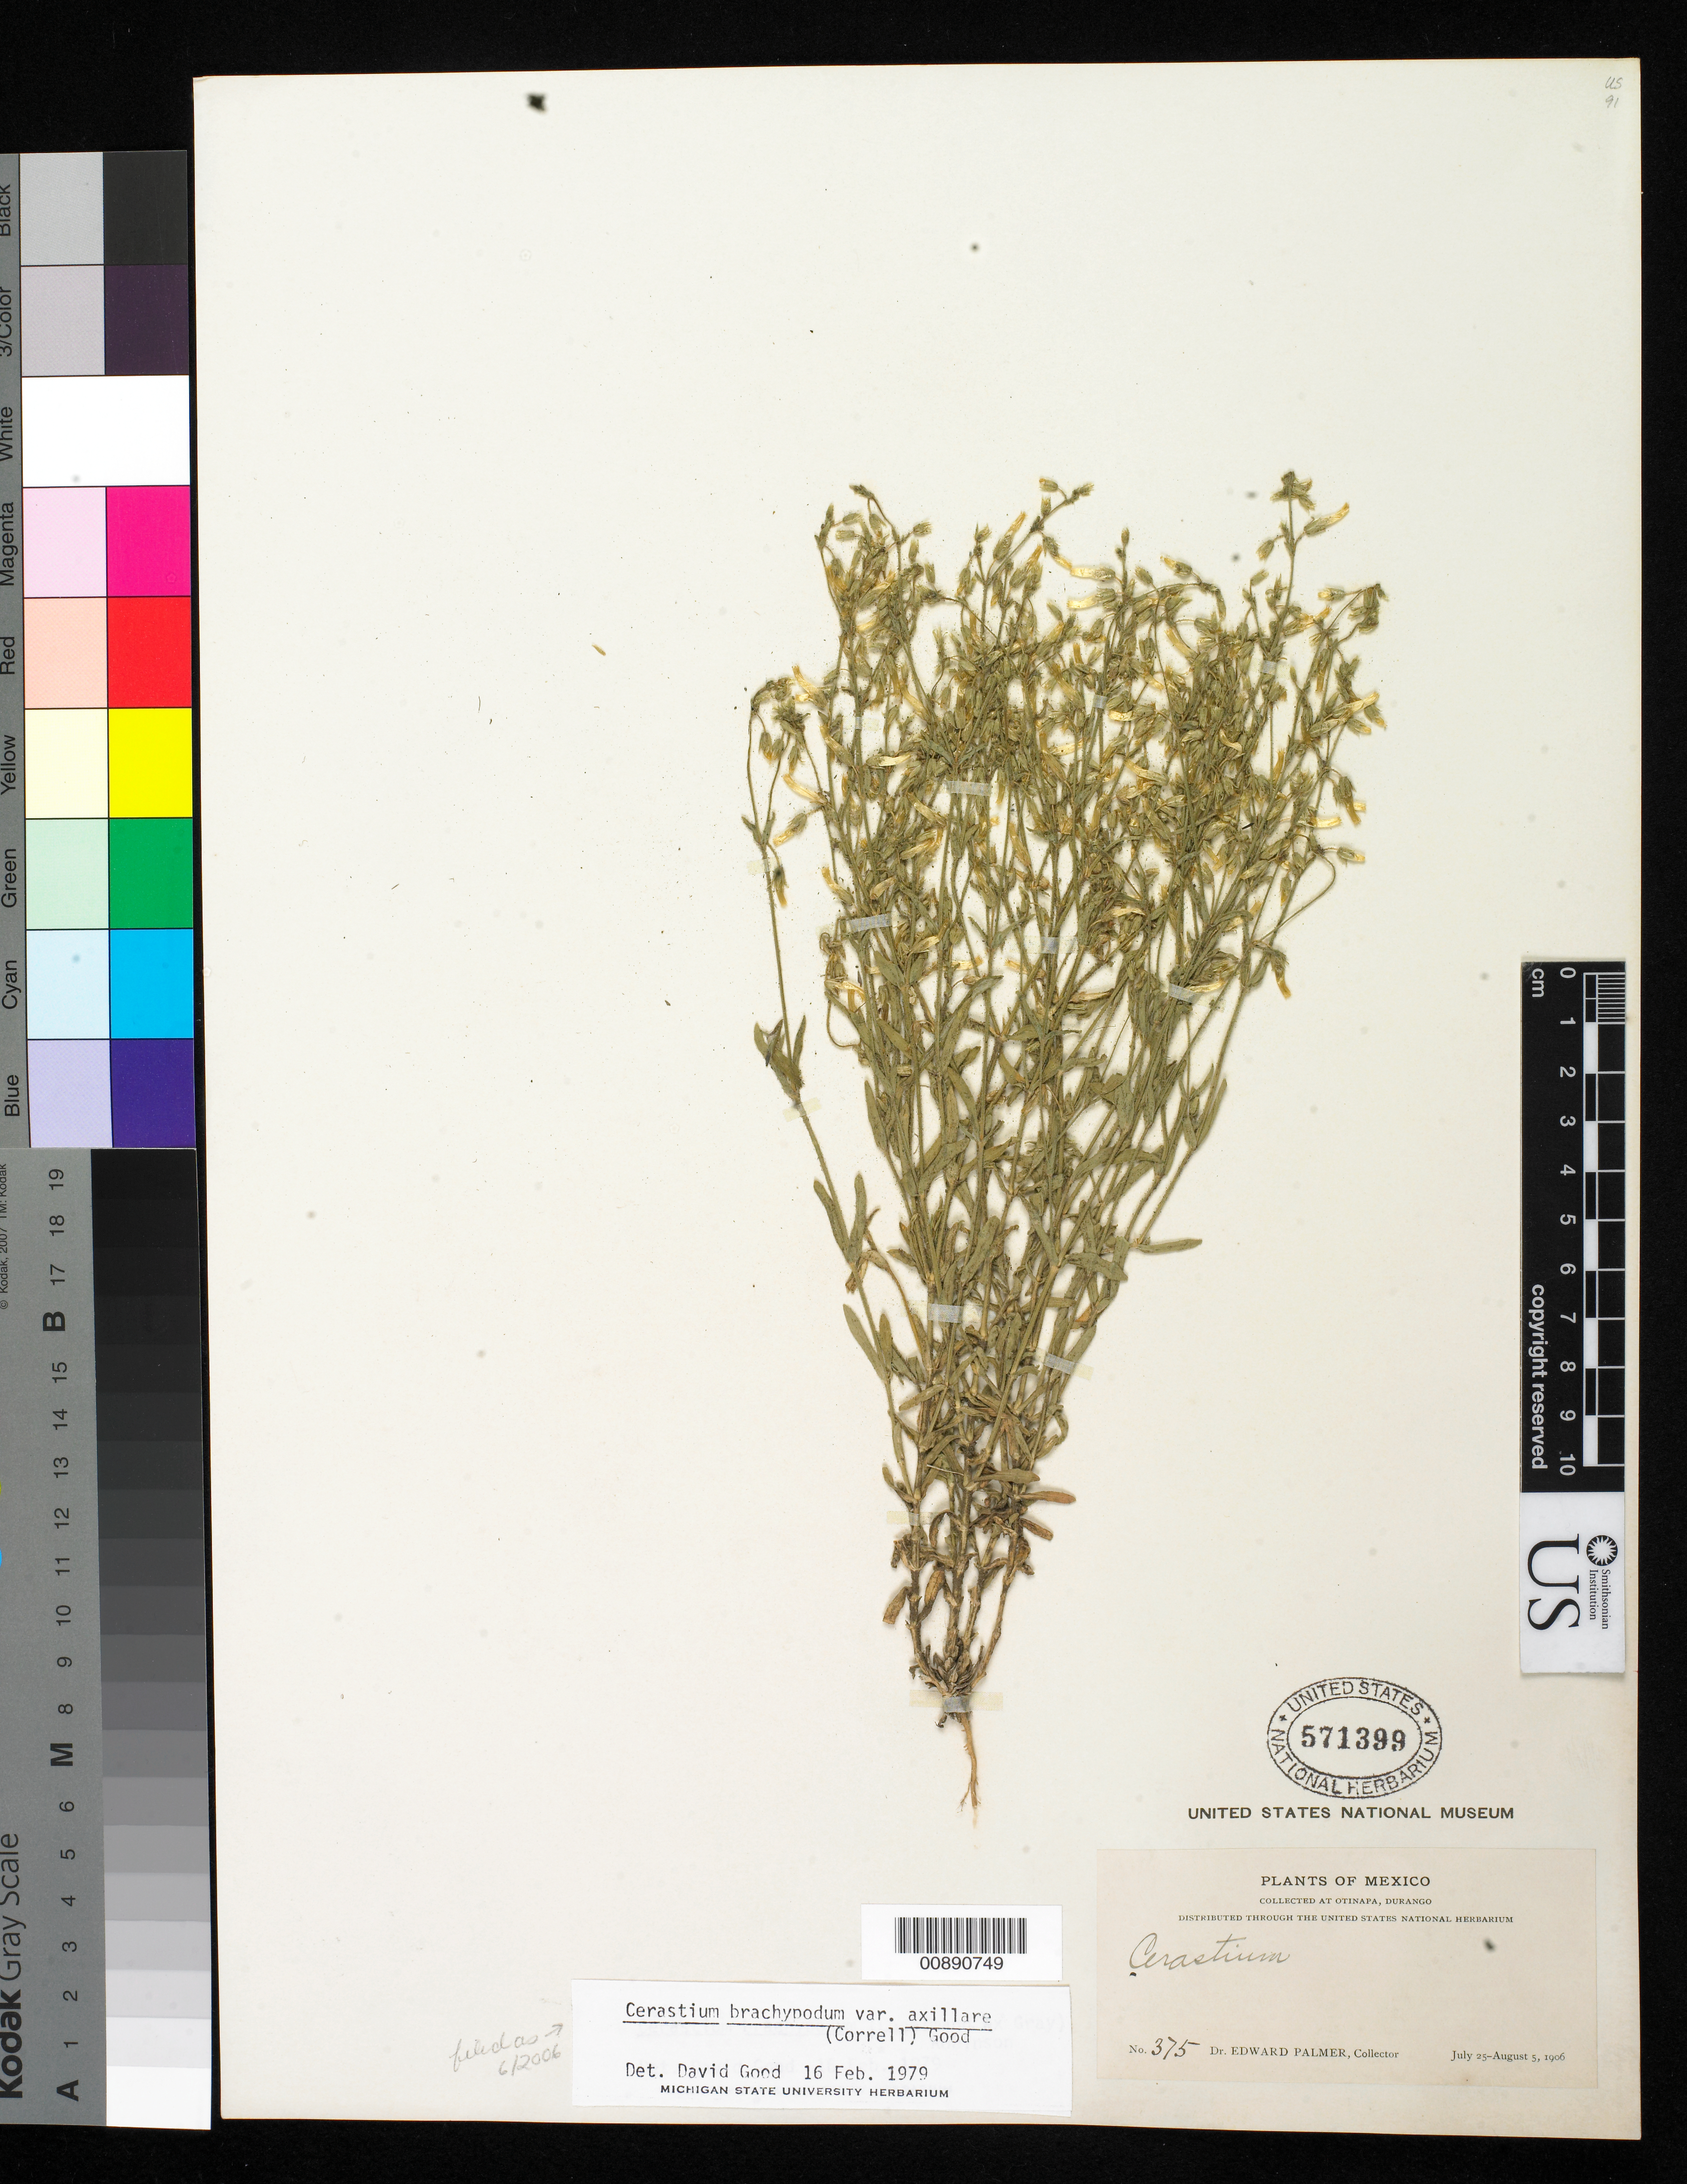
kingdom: Plantae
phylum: Tracheophyta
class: Magnoliopsida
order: Caryophyllales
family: Caryophyllaceae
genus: Cerastium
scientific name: Cerastium brachypodum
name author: (Engelm. ex A. Gray) B.L. Rob.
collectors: E. Palmer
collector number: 375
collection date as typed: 25 Jul 1906 to 05 Aug 1906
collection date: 1906-07-25/1906-08-05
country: Mexico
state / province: Durango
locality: Otinapa, Durango.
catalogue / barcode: US 571399